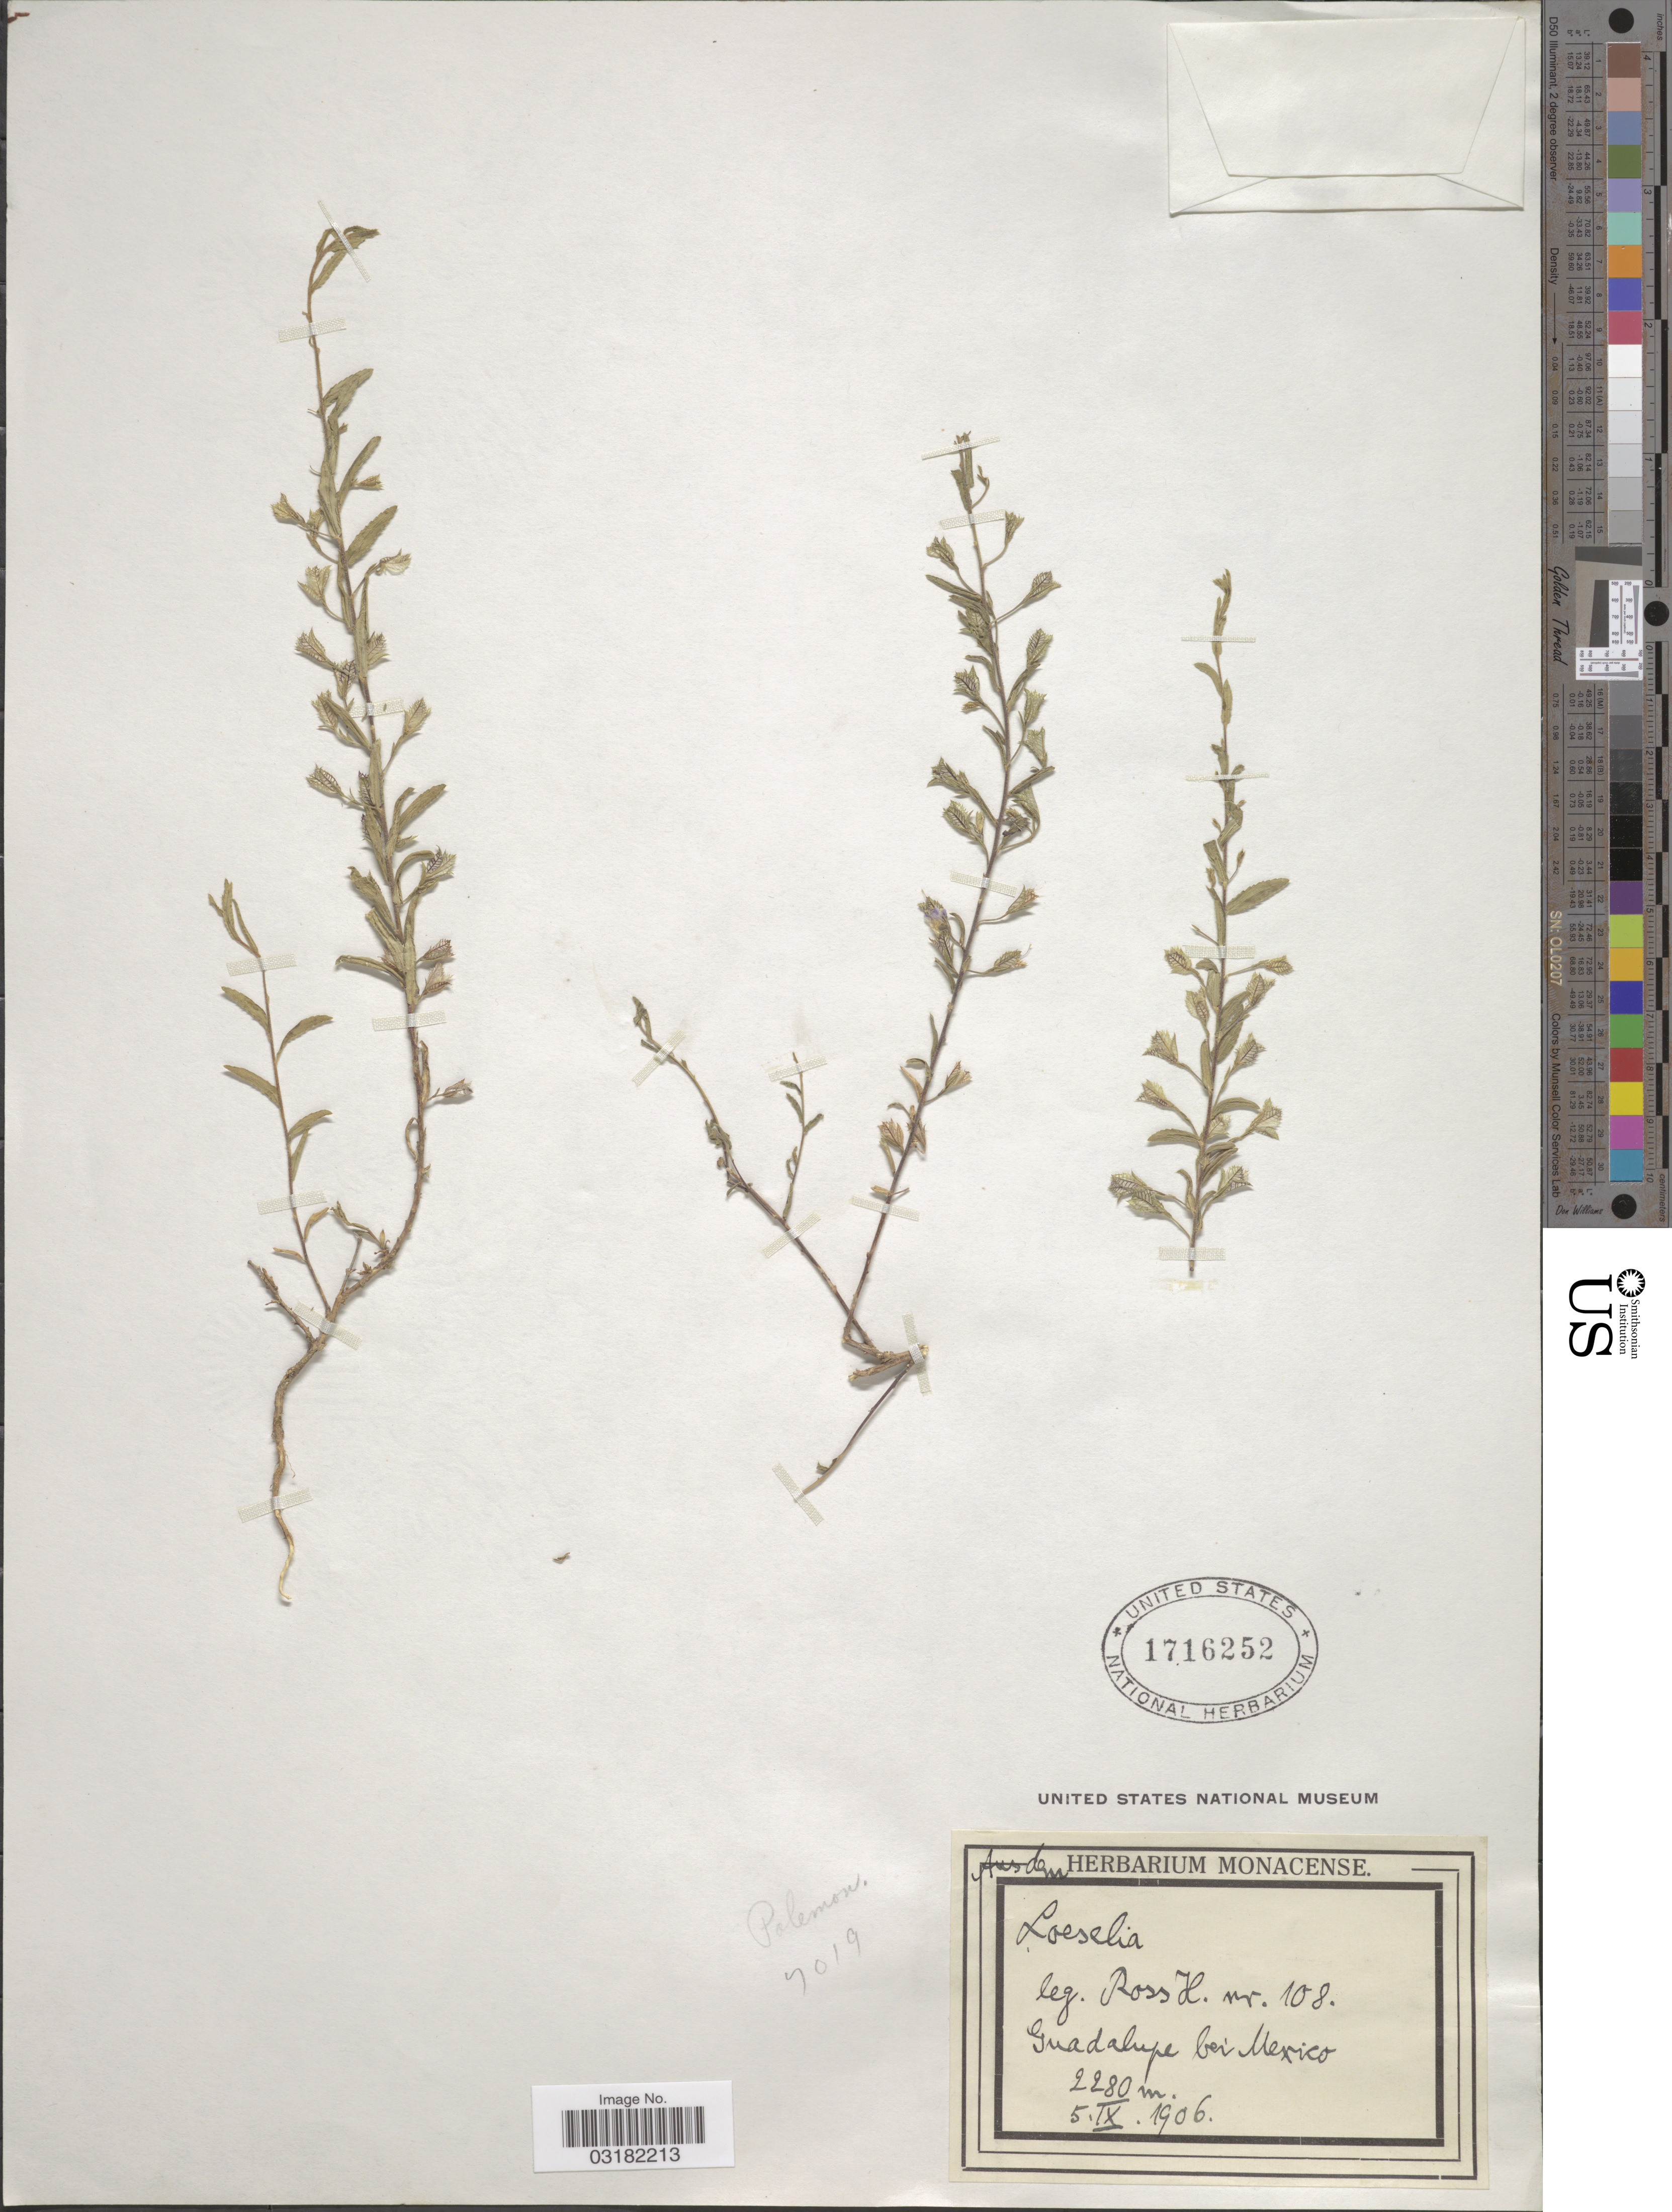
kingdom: Plantae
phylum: Tracheophyta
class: Magnoliopsida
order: Ericales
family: Polemoniaceae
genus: Loeselia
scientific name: Loeselia caerulea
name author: (Cav.) G. Don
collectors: H. Ross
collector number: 108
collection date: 1906-09-05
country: Mexico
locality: Guadalupe bei Mexico.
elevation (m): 2280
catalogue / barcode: US 1716252